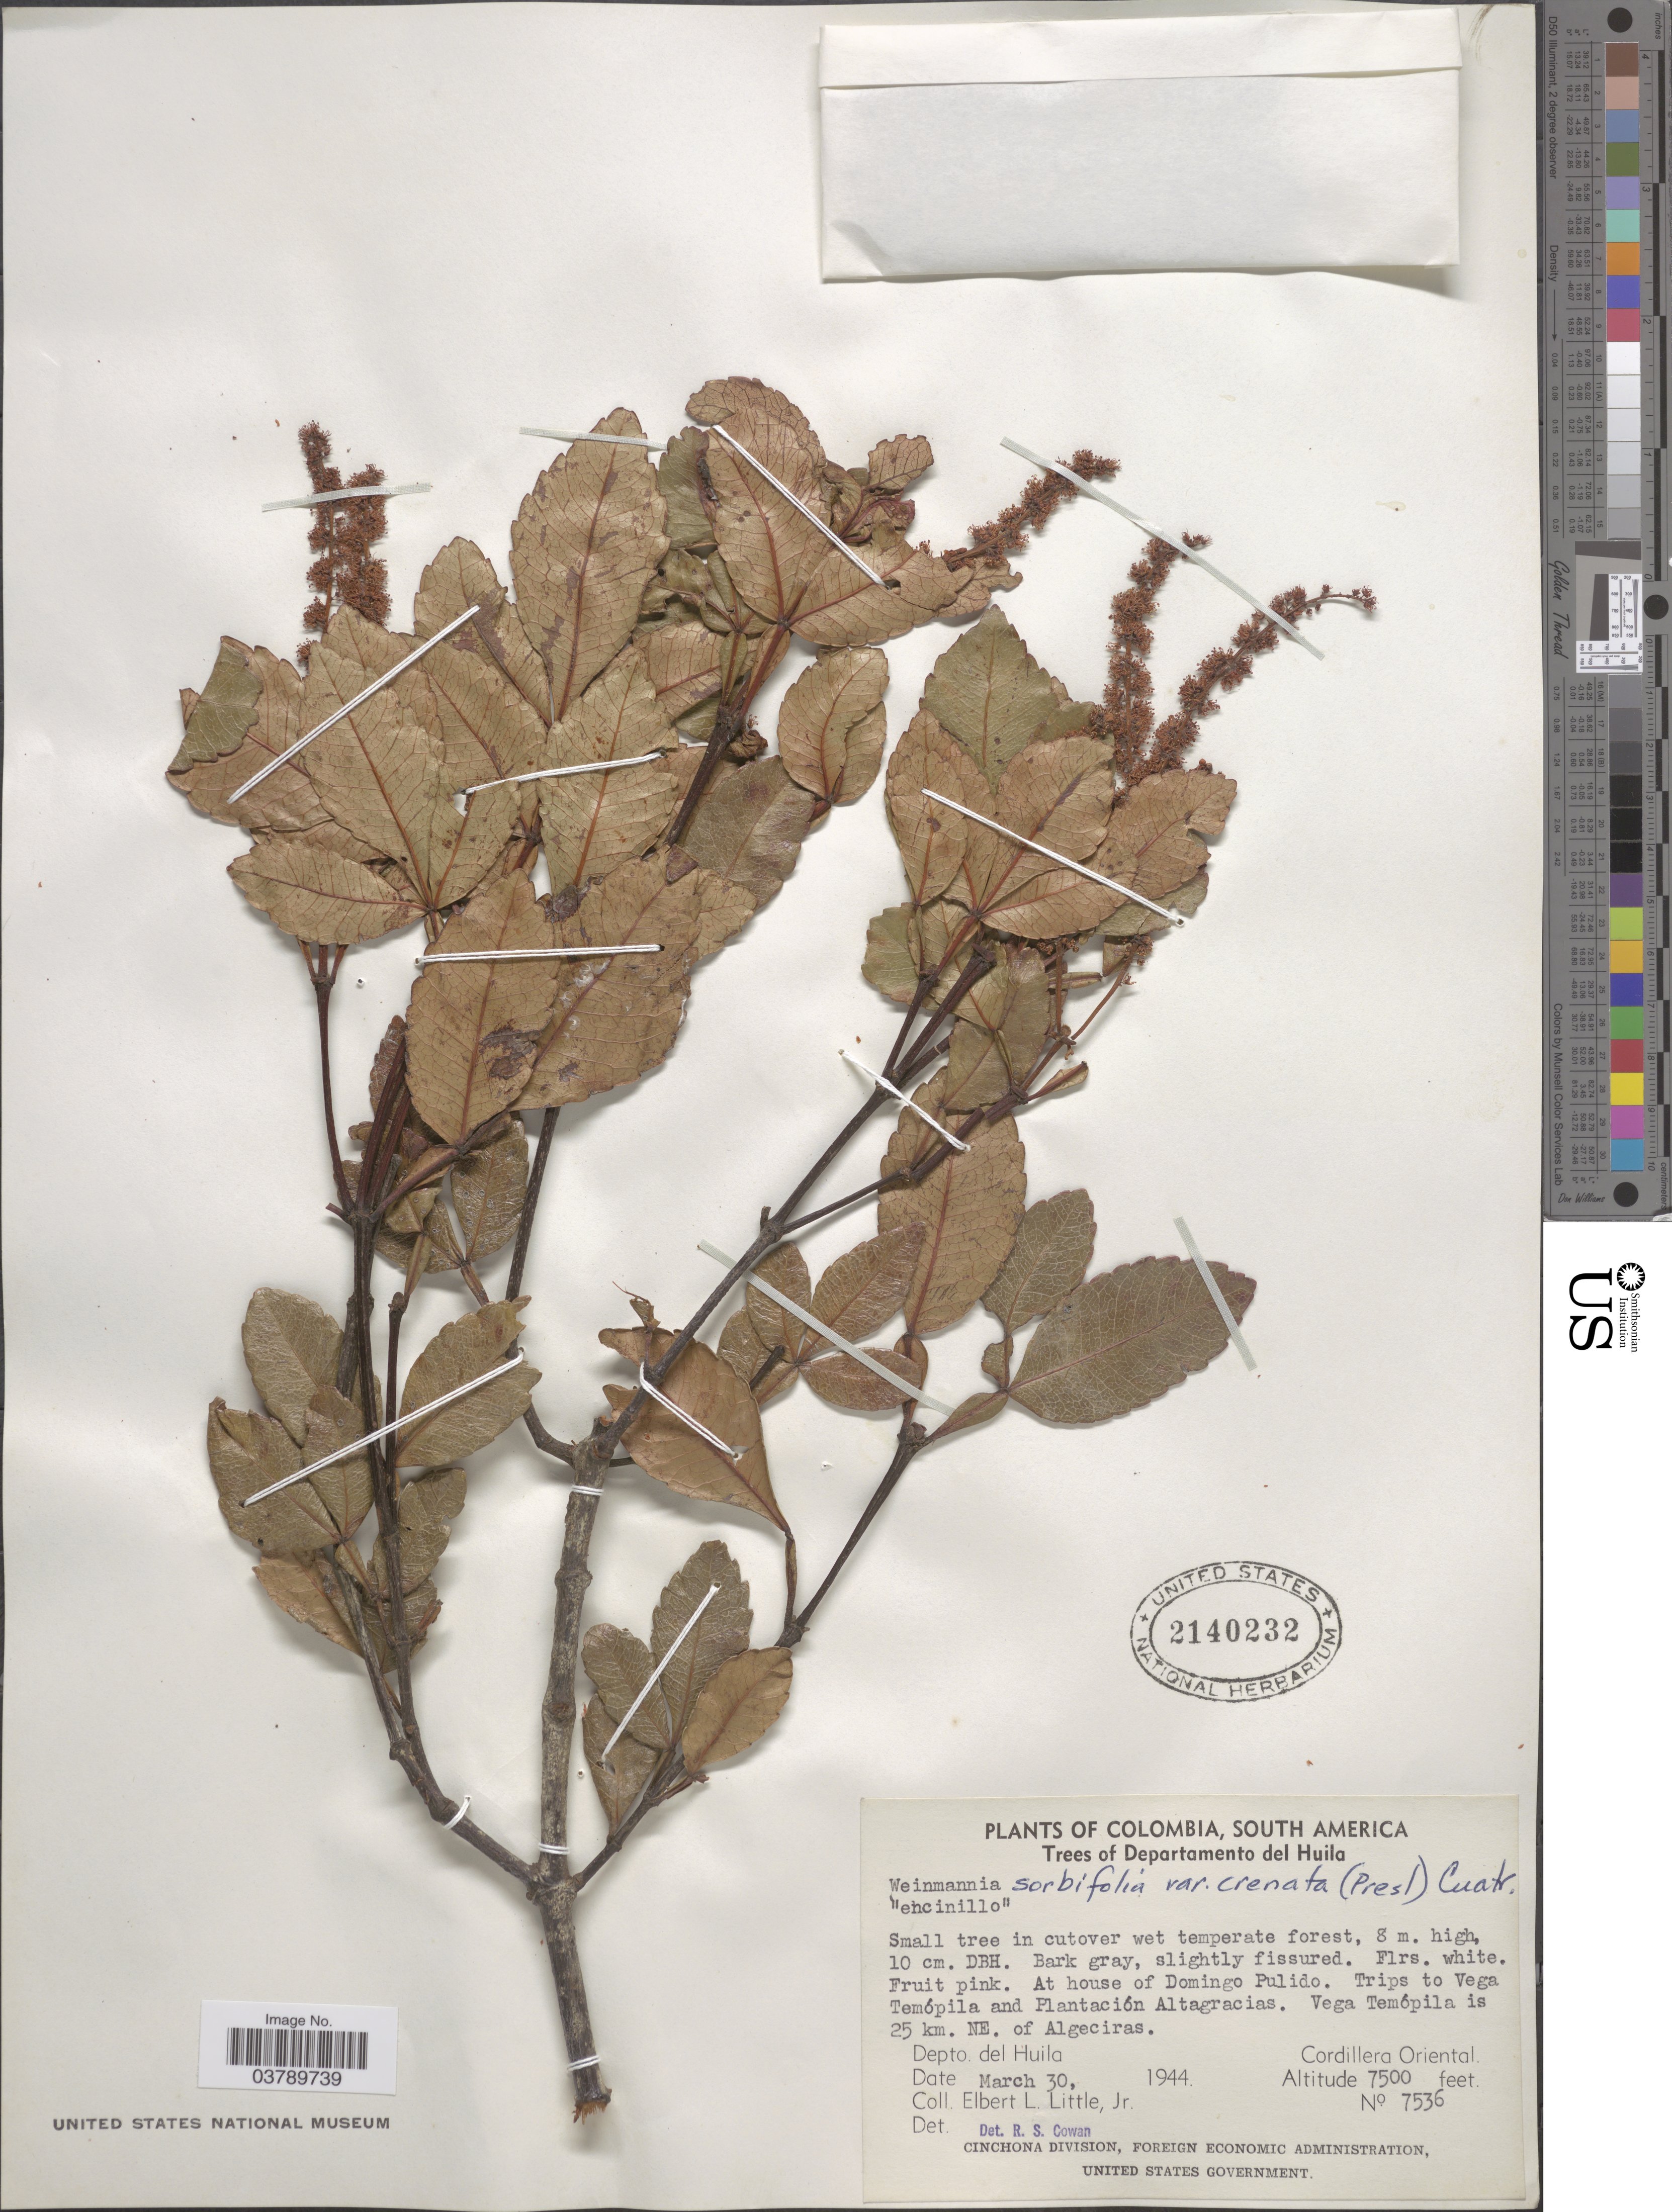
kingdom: Plantae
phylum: Tracheophyta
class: Magnoliopsida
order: Oxalidales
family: Cunoniaceae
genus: Weinmannia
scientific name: Weinmannia sorbifolia var. crenata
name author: Kunth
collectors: E. L. Little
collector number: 7536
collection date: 1944-03-30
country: Colombia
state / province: Huila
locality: Departamento del Huila. At house of Domingo Pulido. Trips to Vega Temópila and Plantación Altagracias. Vega Temópila is 25 km. NE. of Algeciras. Cordillera Oriental.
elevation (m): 2286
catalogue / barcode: US 2140232